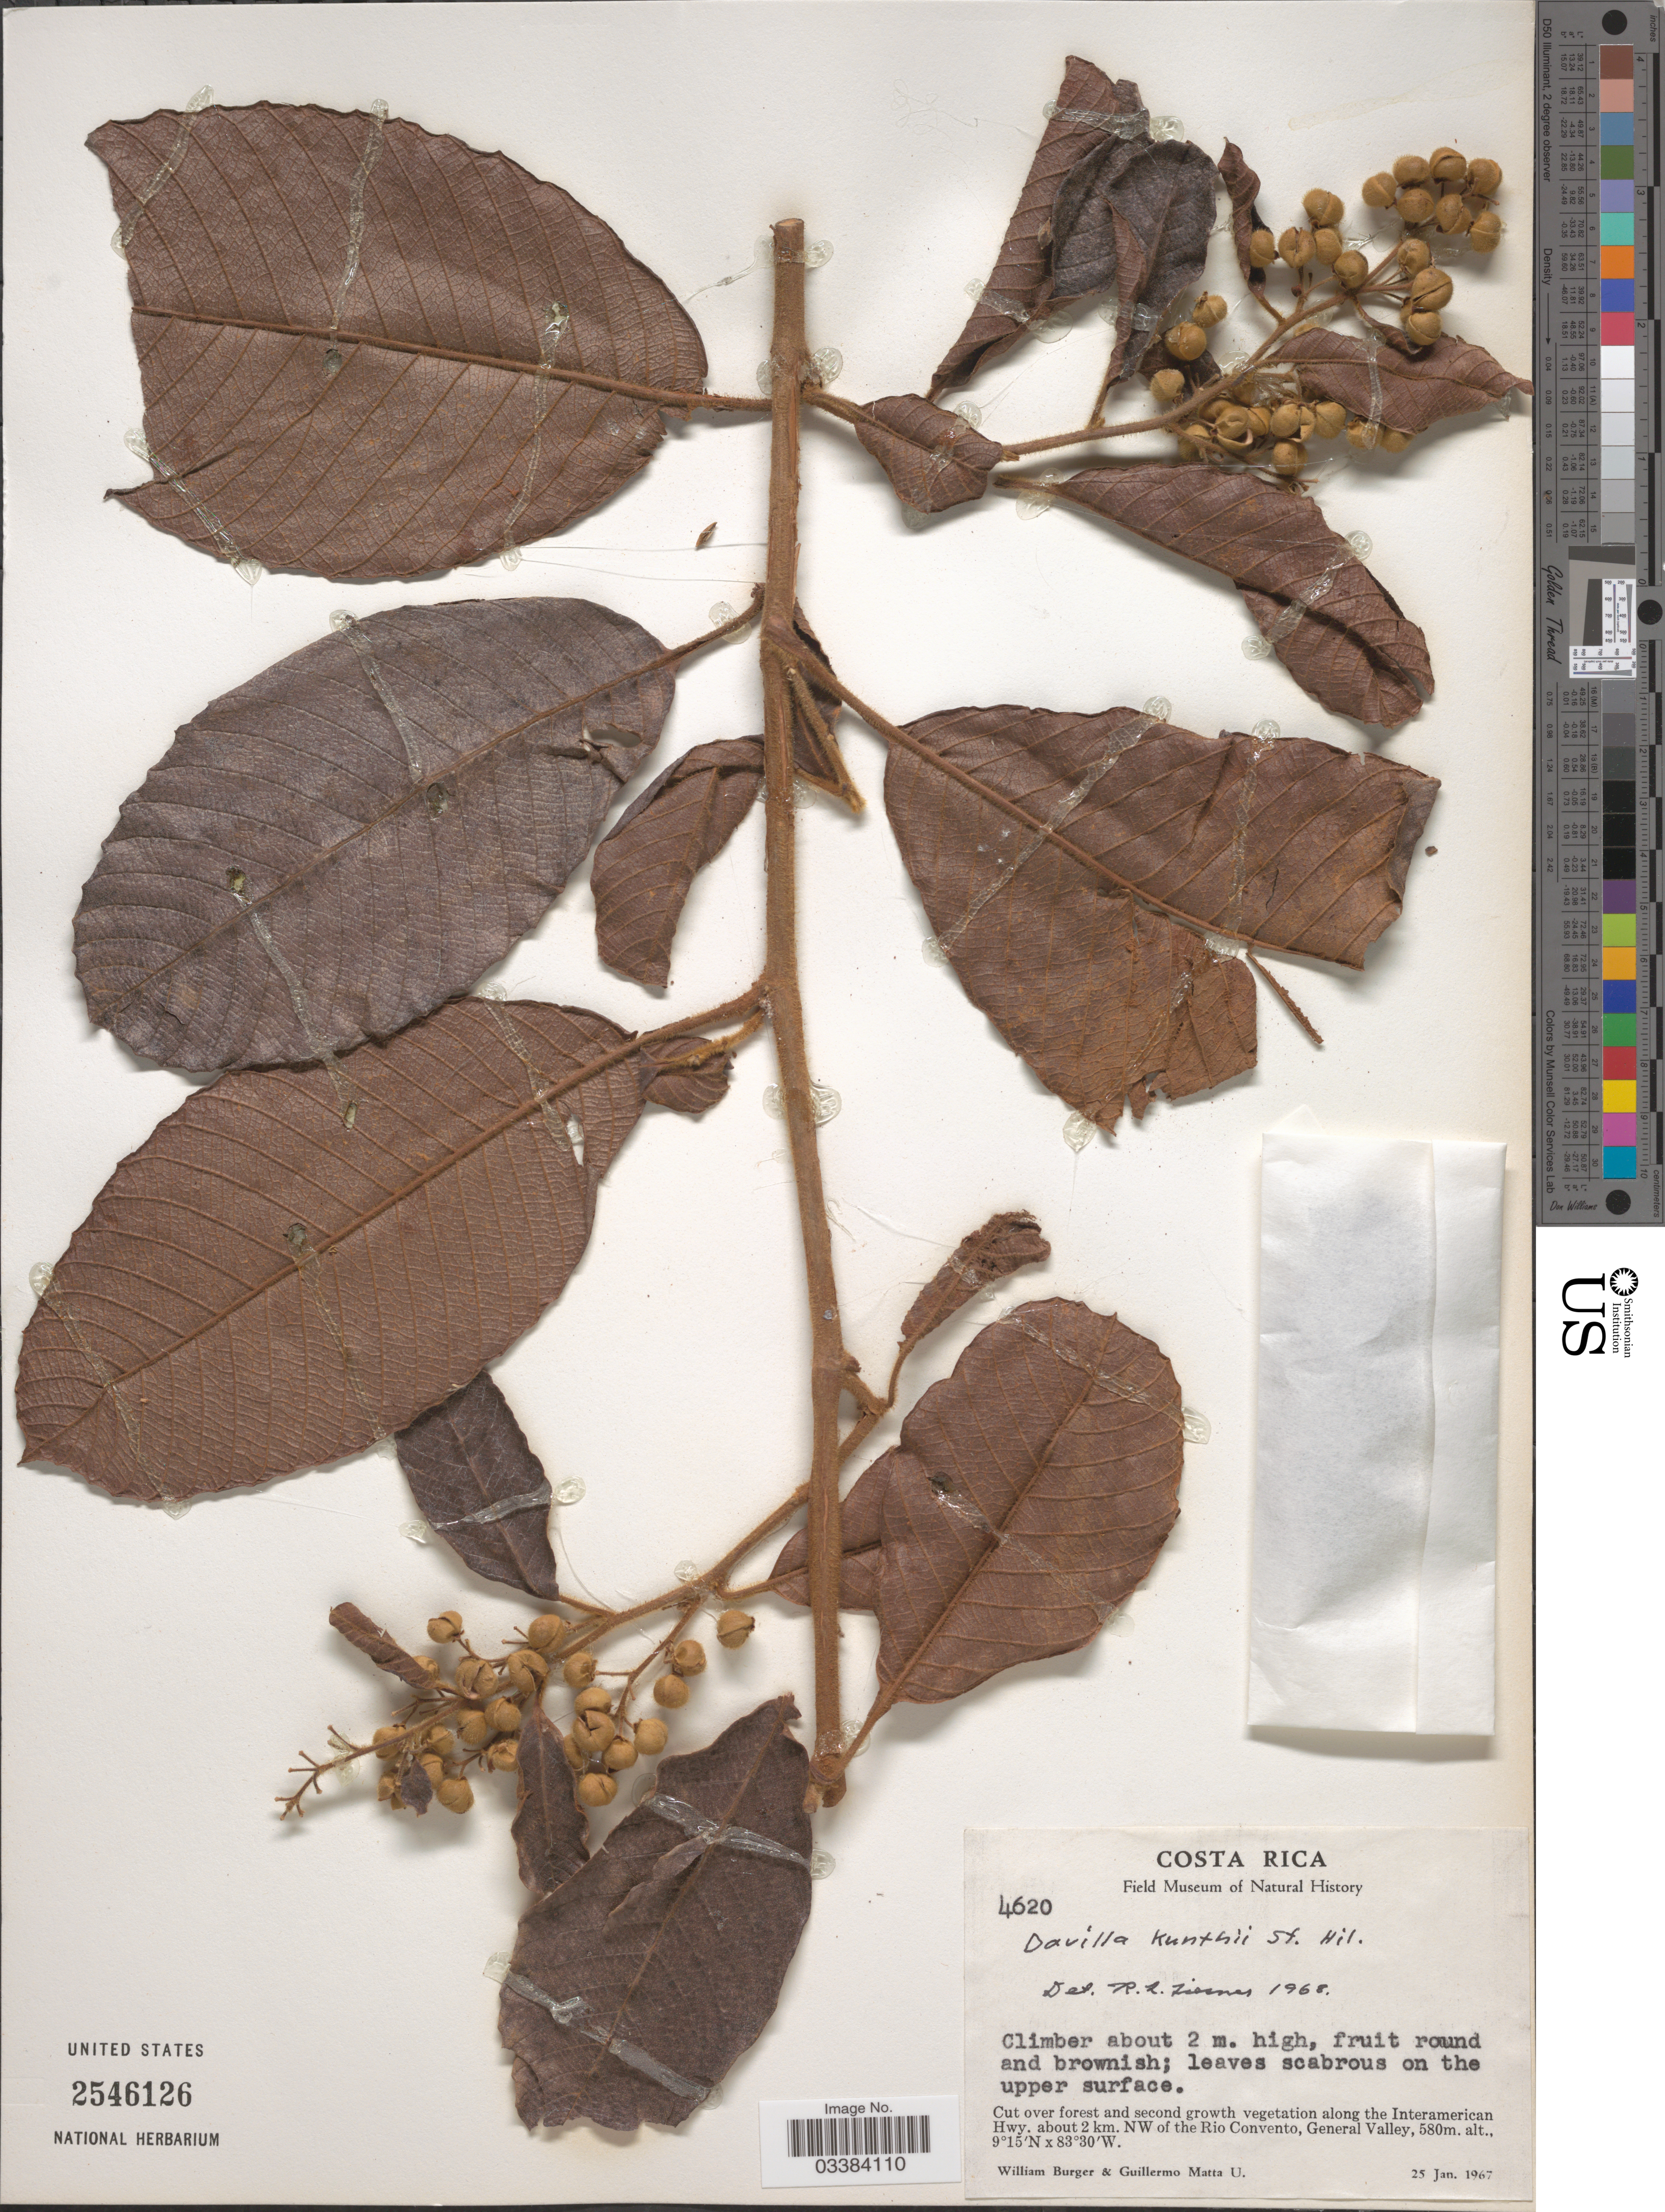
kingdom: Plantae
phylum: Tracheophyta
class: Magnoliopsida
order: Dilleniales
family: Dilleniaceae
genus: Davilla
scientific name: Davilla kunthii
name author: A. St.-Hil.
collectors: W. Burger & G. Matta U.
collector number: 4620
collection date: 1967-01-25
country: Costa Rica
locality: Cut over forest and second growth vegetation along the Interamerican Hwy. about 2 km. NW of the Rio Convento, General Valley.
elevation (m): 580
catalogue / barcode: US 2546126